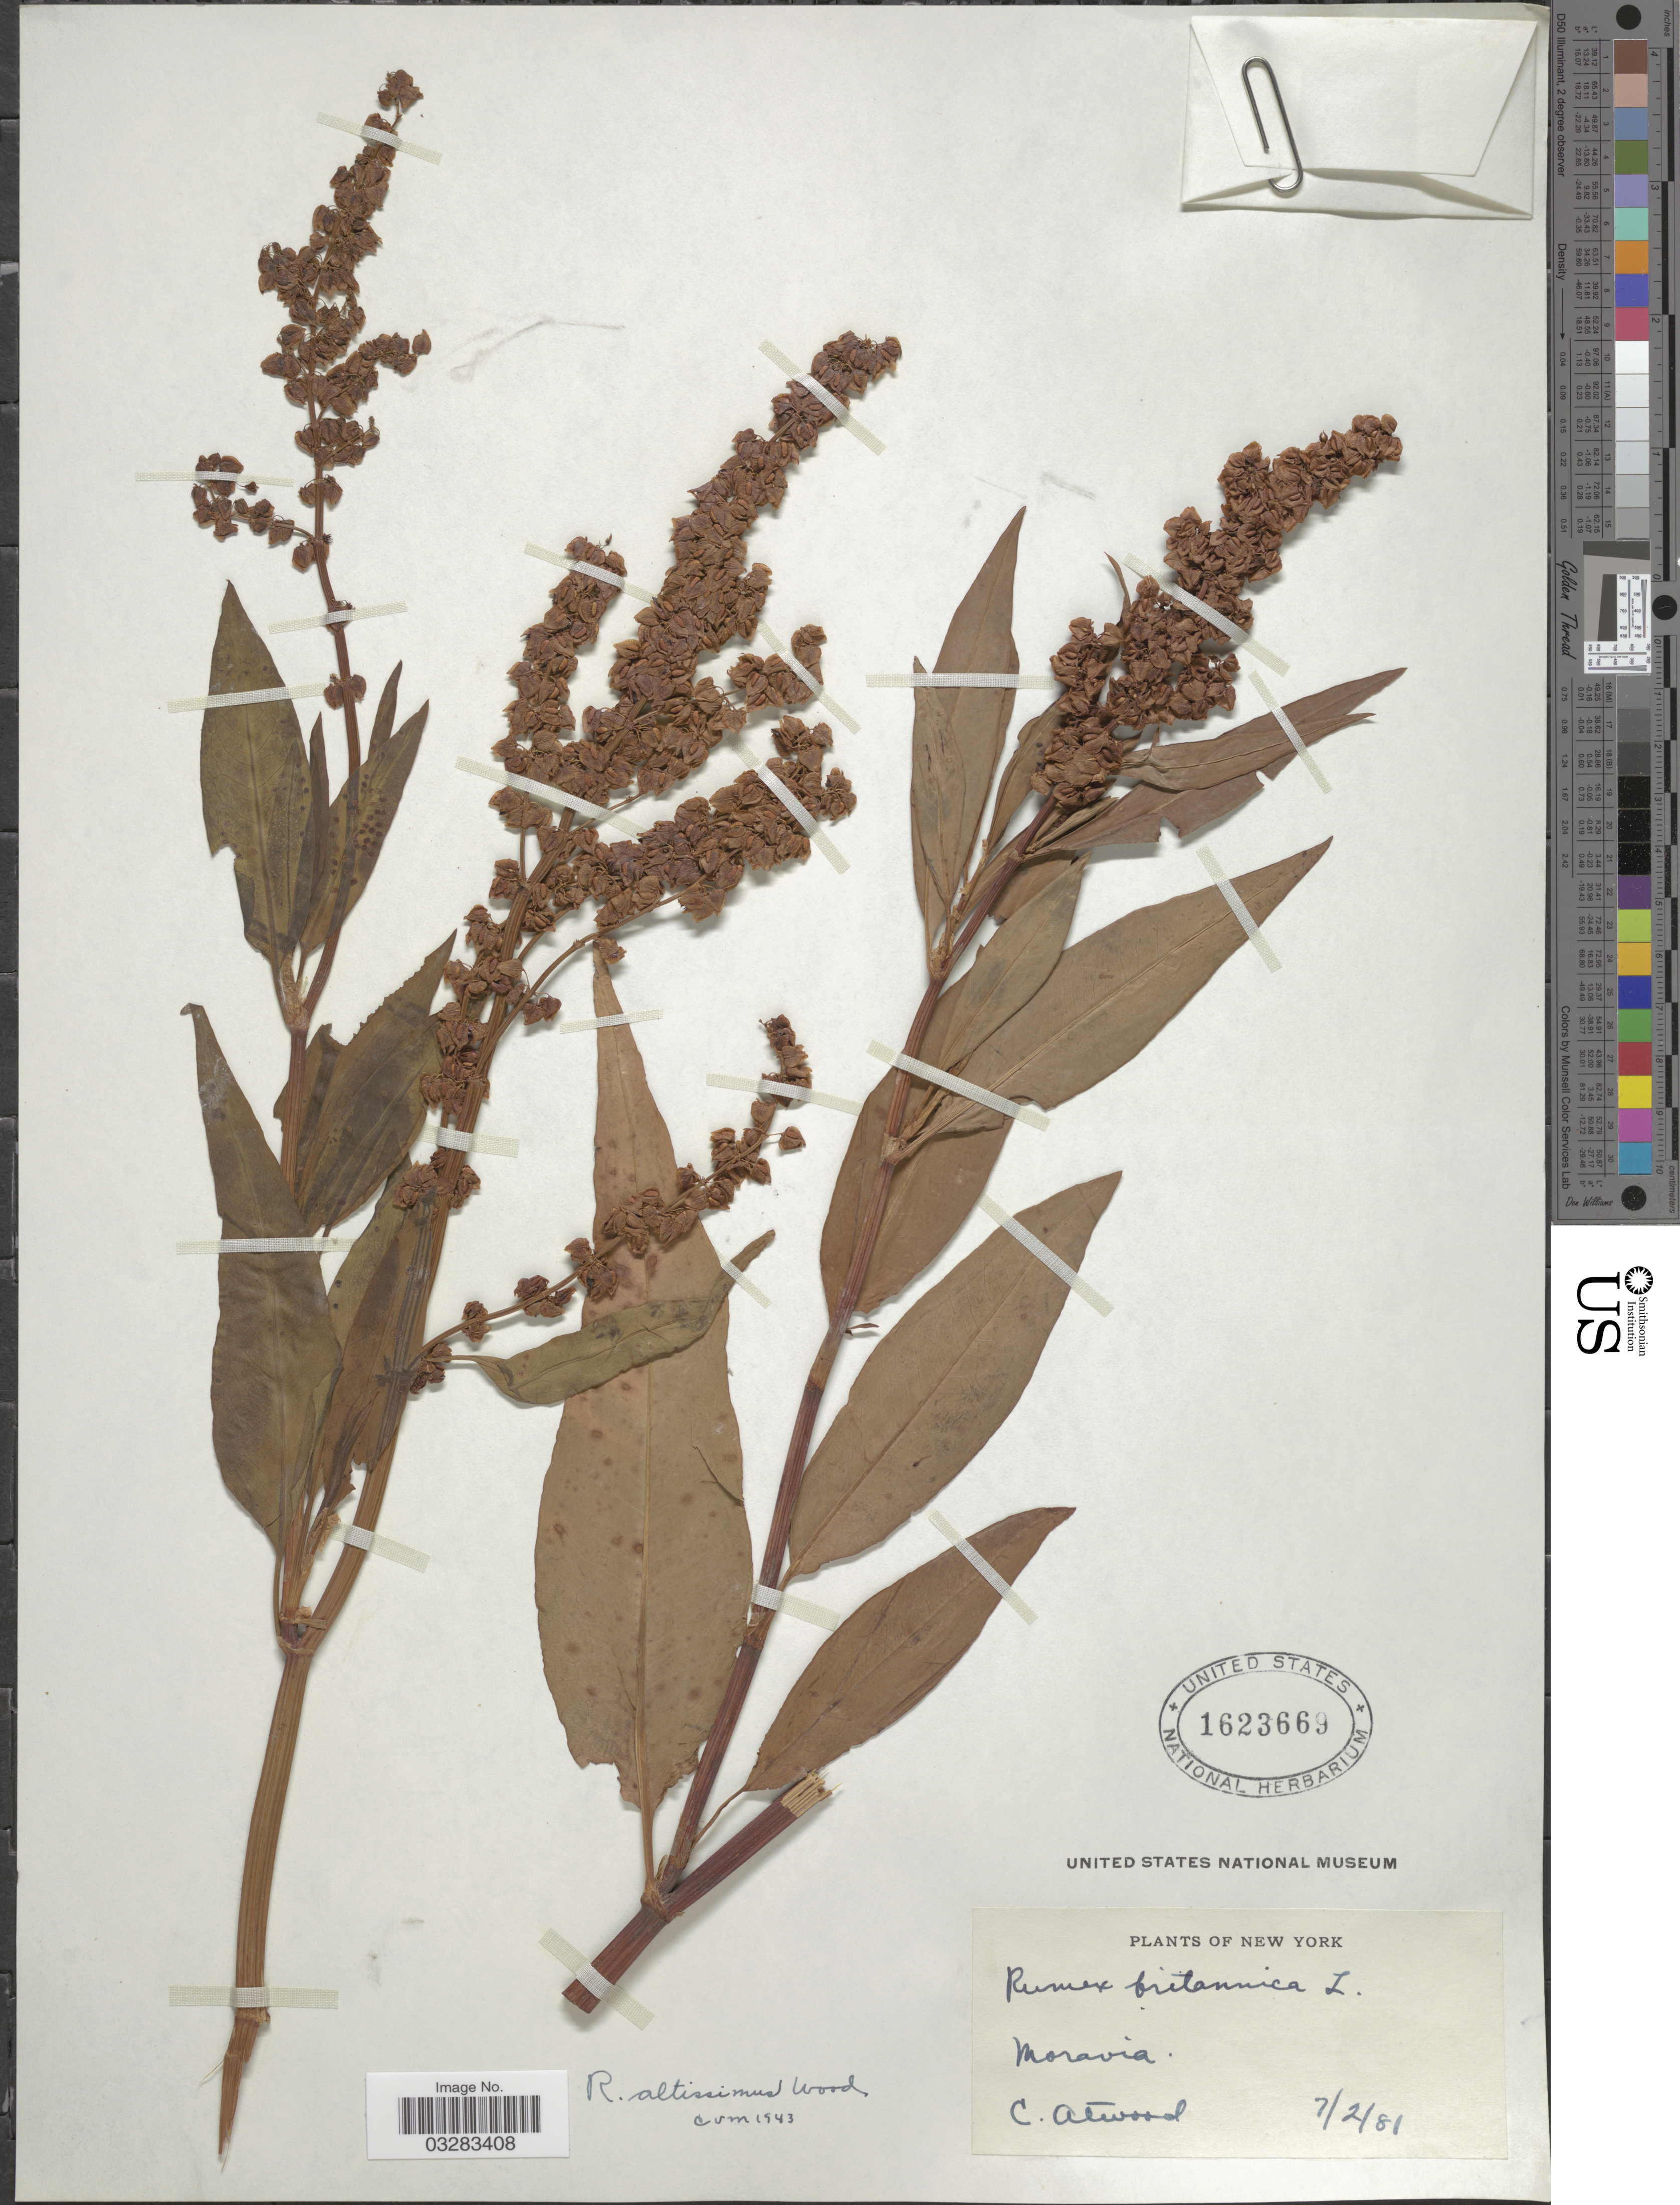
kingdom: Plantae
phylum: Tracheophyta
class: Magnoliopsida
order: Caryophyllales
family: Polygonaceae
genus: Rumex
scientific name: Rumex altissimus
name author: Alph. Wood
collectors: C. Atwood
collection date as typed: Transcribed d/m/y: 2/7/81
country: United States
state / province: New York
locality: Moravia.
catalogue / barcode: US 1623669